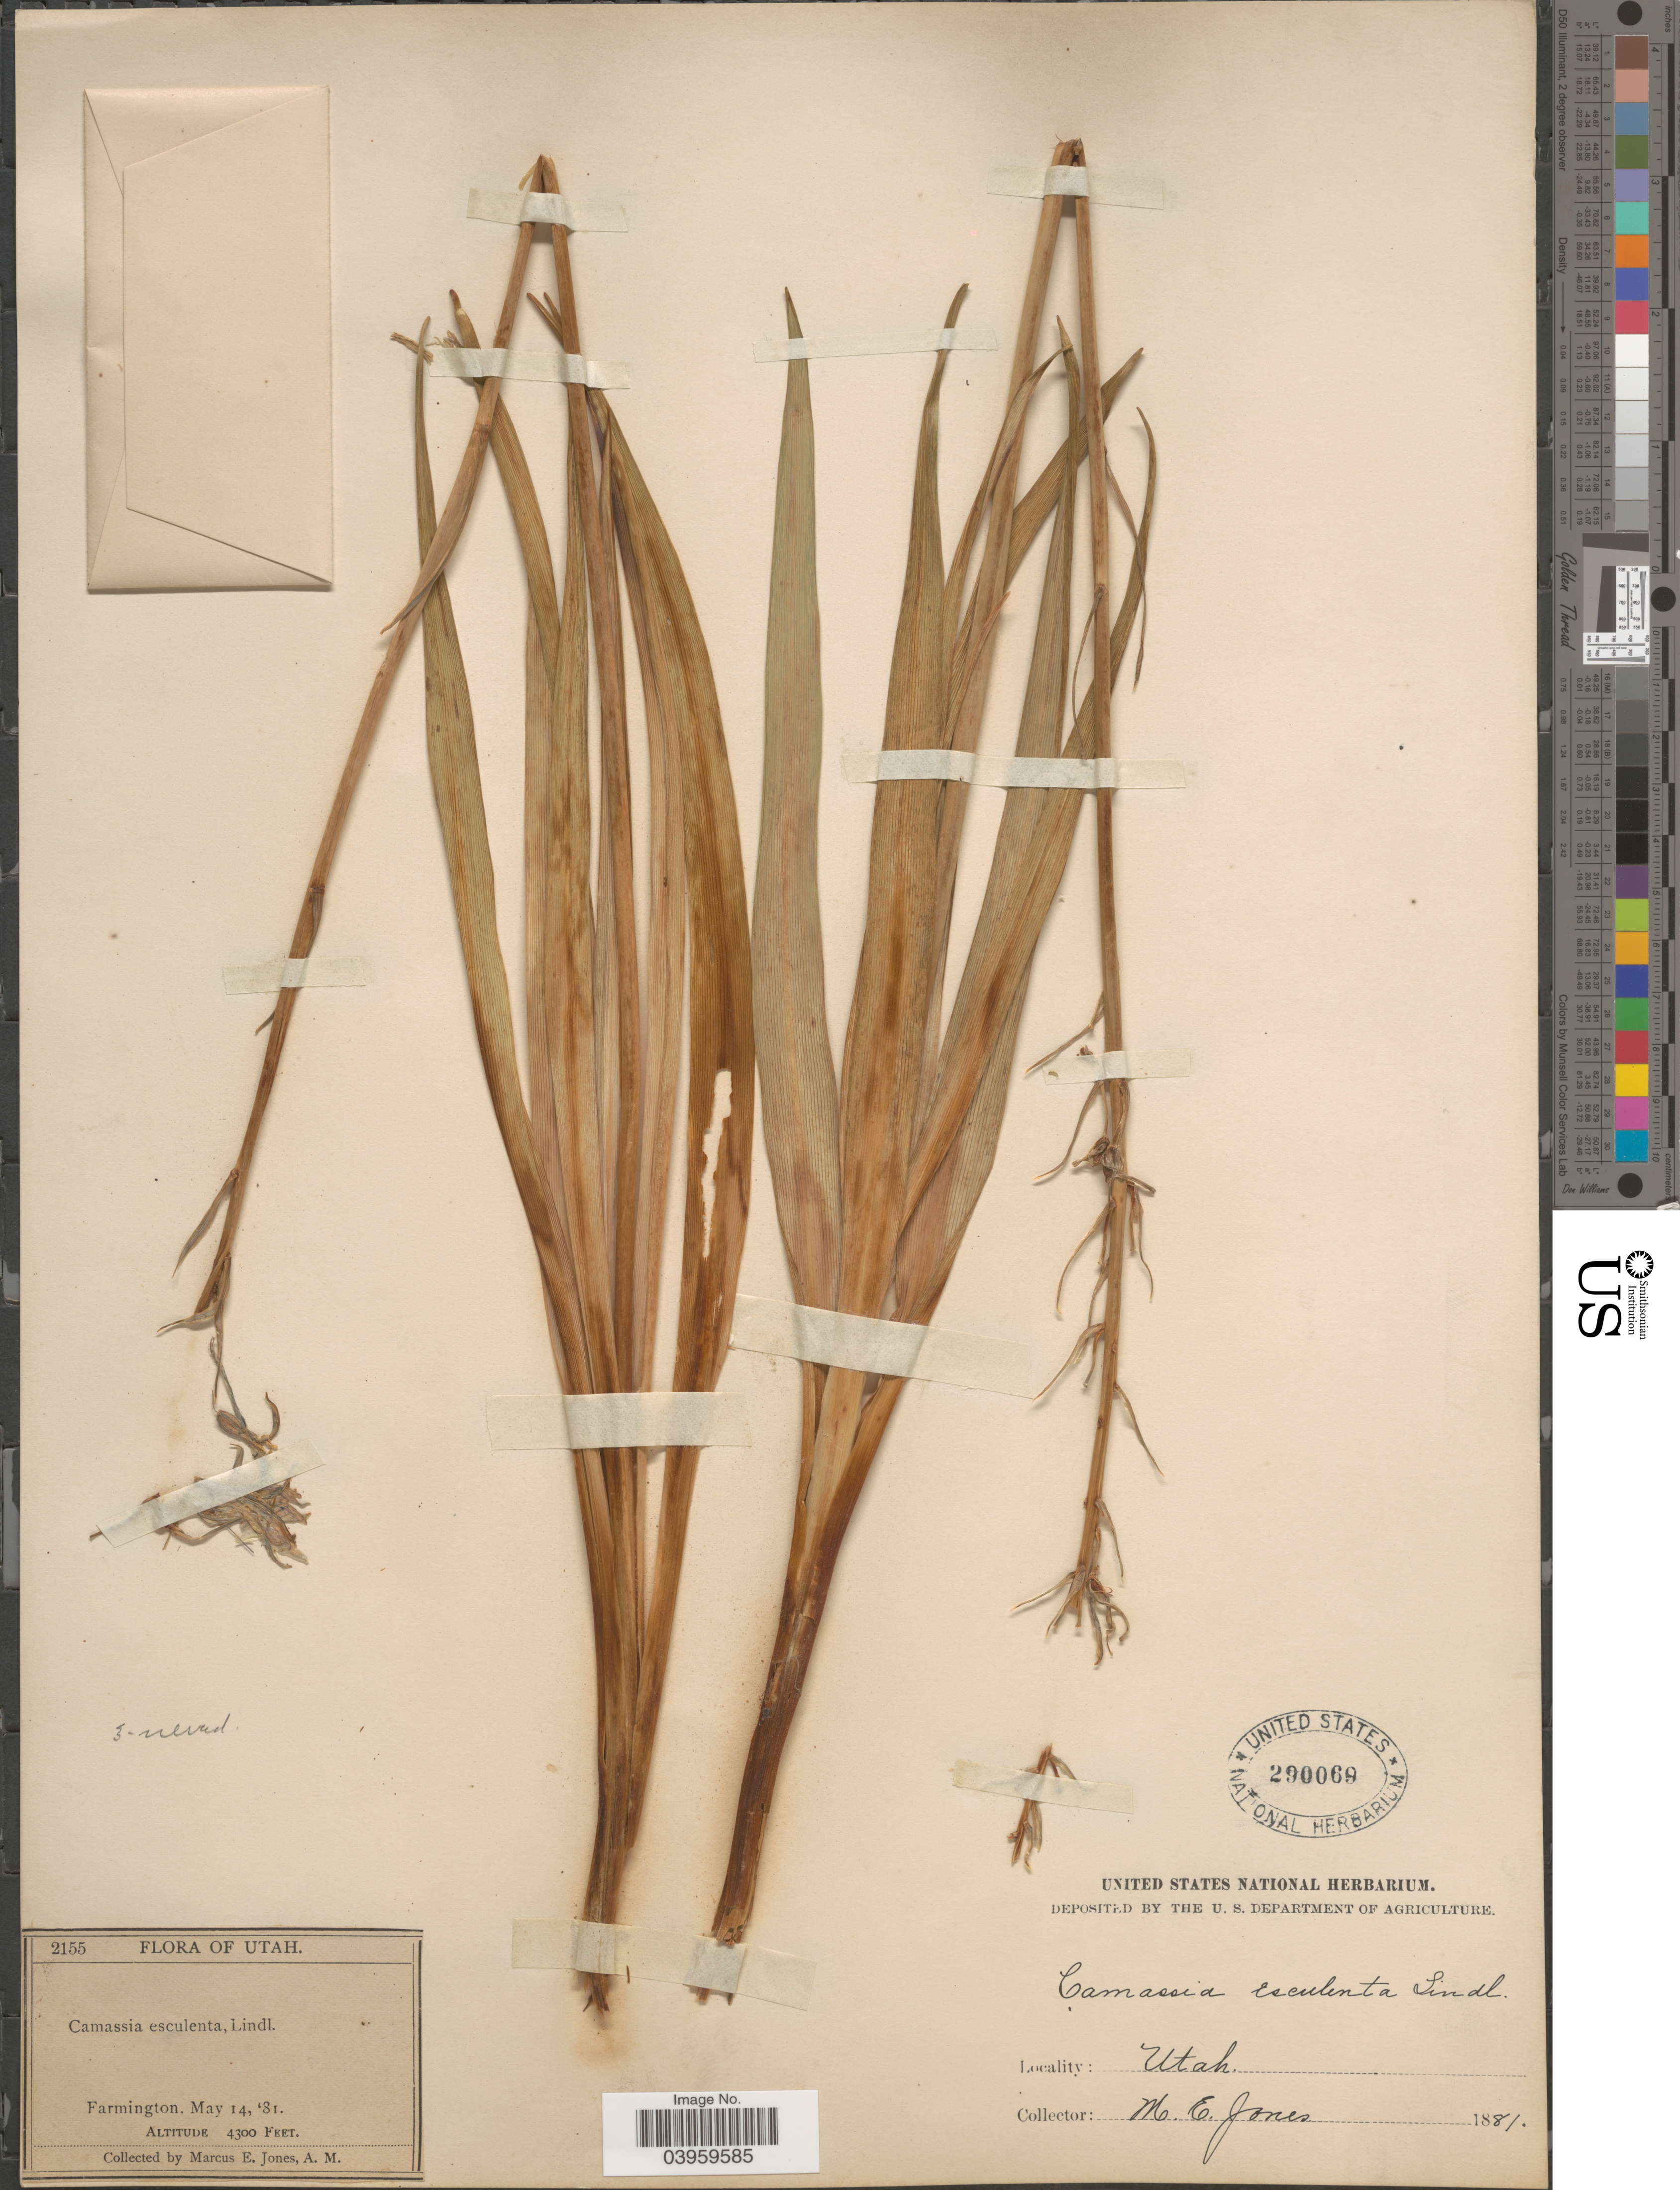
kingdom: Plantae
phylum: Tracheophyta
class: Liliopsida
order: Asparagales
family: Asparagaceae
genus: Camassia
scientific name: Camassia quamash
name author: (Pursh) Greene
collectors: M. E. Jones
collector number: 2155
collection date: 1881-05-14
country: United States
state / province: Utah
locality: Farmington.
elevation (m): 1311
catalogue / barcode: US 290069